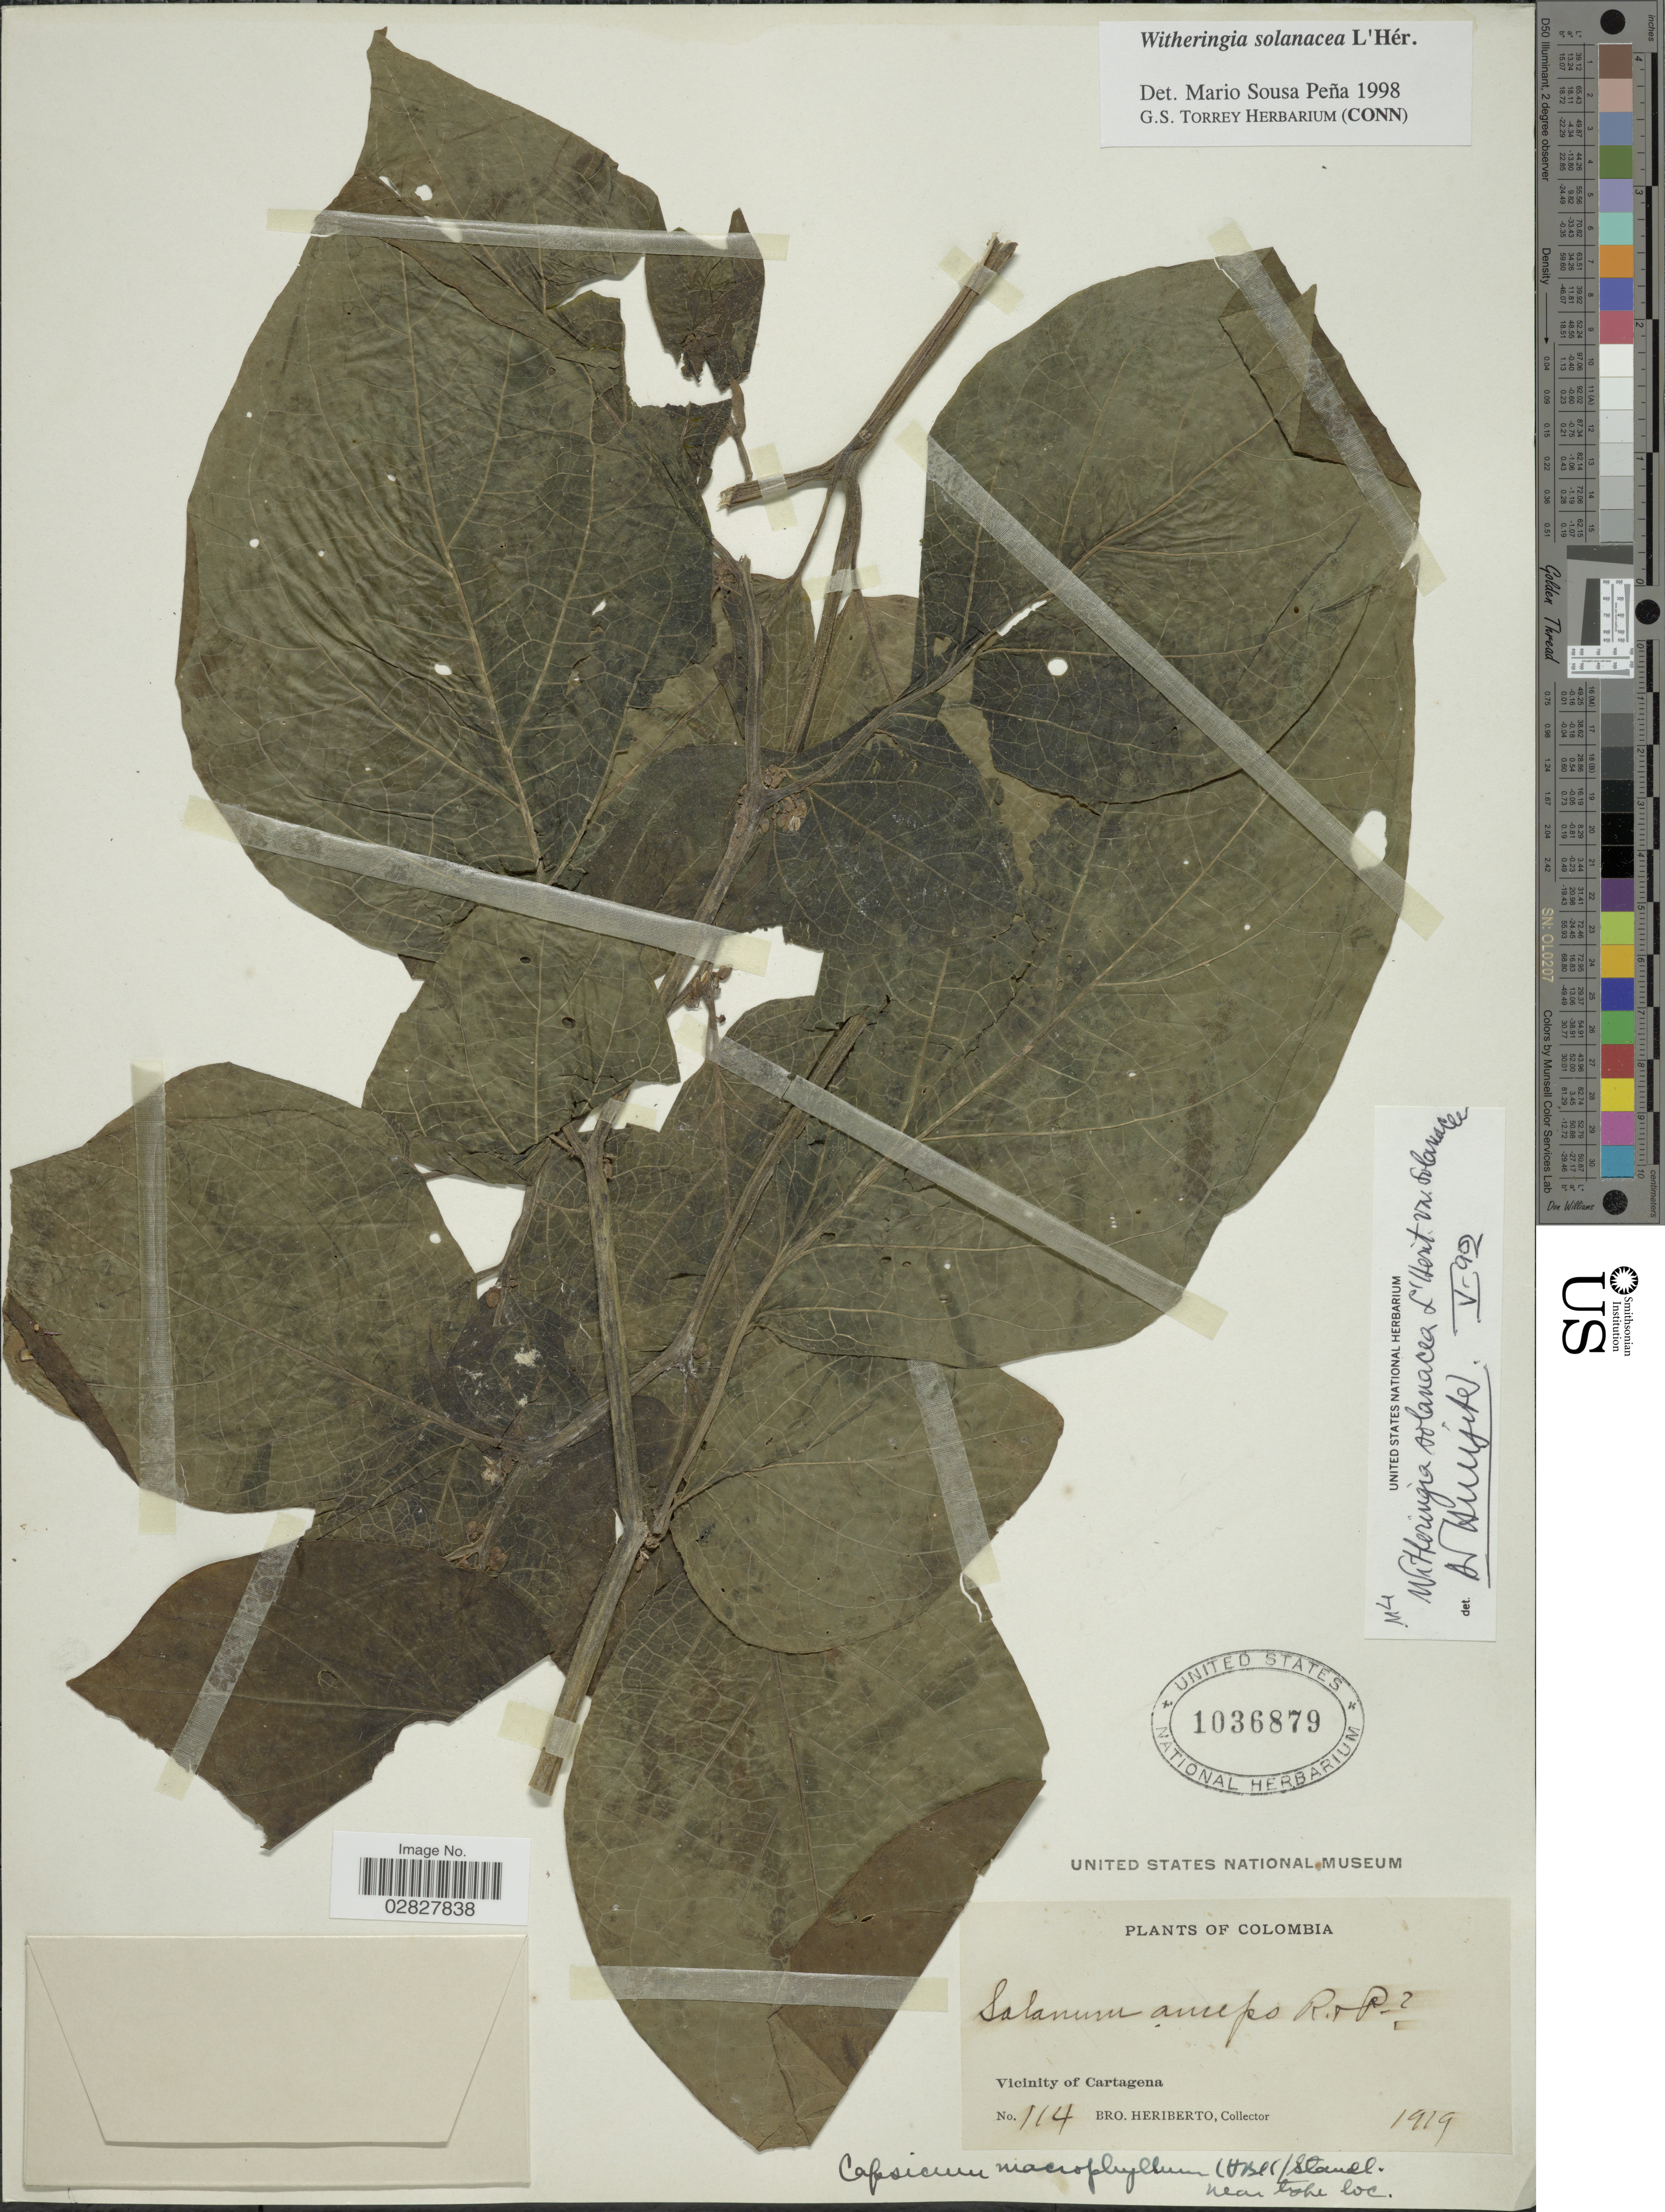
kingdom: Plantae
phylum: Tracheophyta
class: Magnoliopsida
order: Solanales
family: Solanaceae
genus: Witheringia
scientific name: Witheringia solanacea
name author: L'Hér.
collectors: B. Heriberto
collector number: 114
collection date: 1919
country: Colombia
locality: Vicinity of Cartagena.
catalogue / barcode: US 1036879